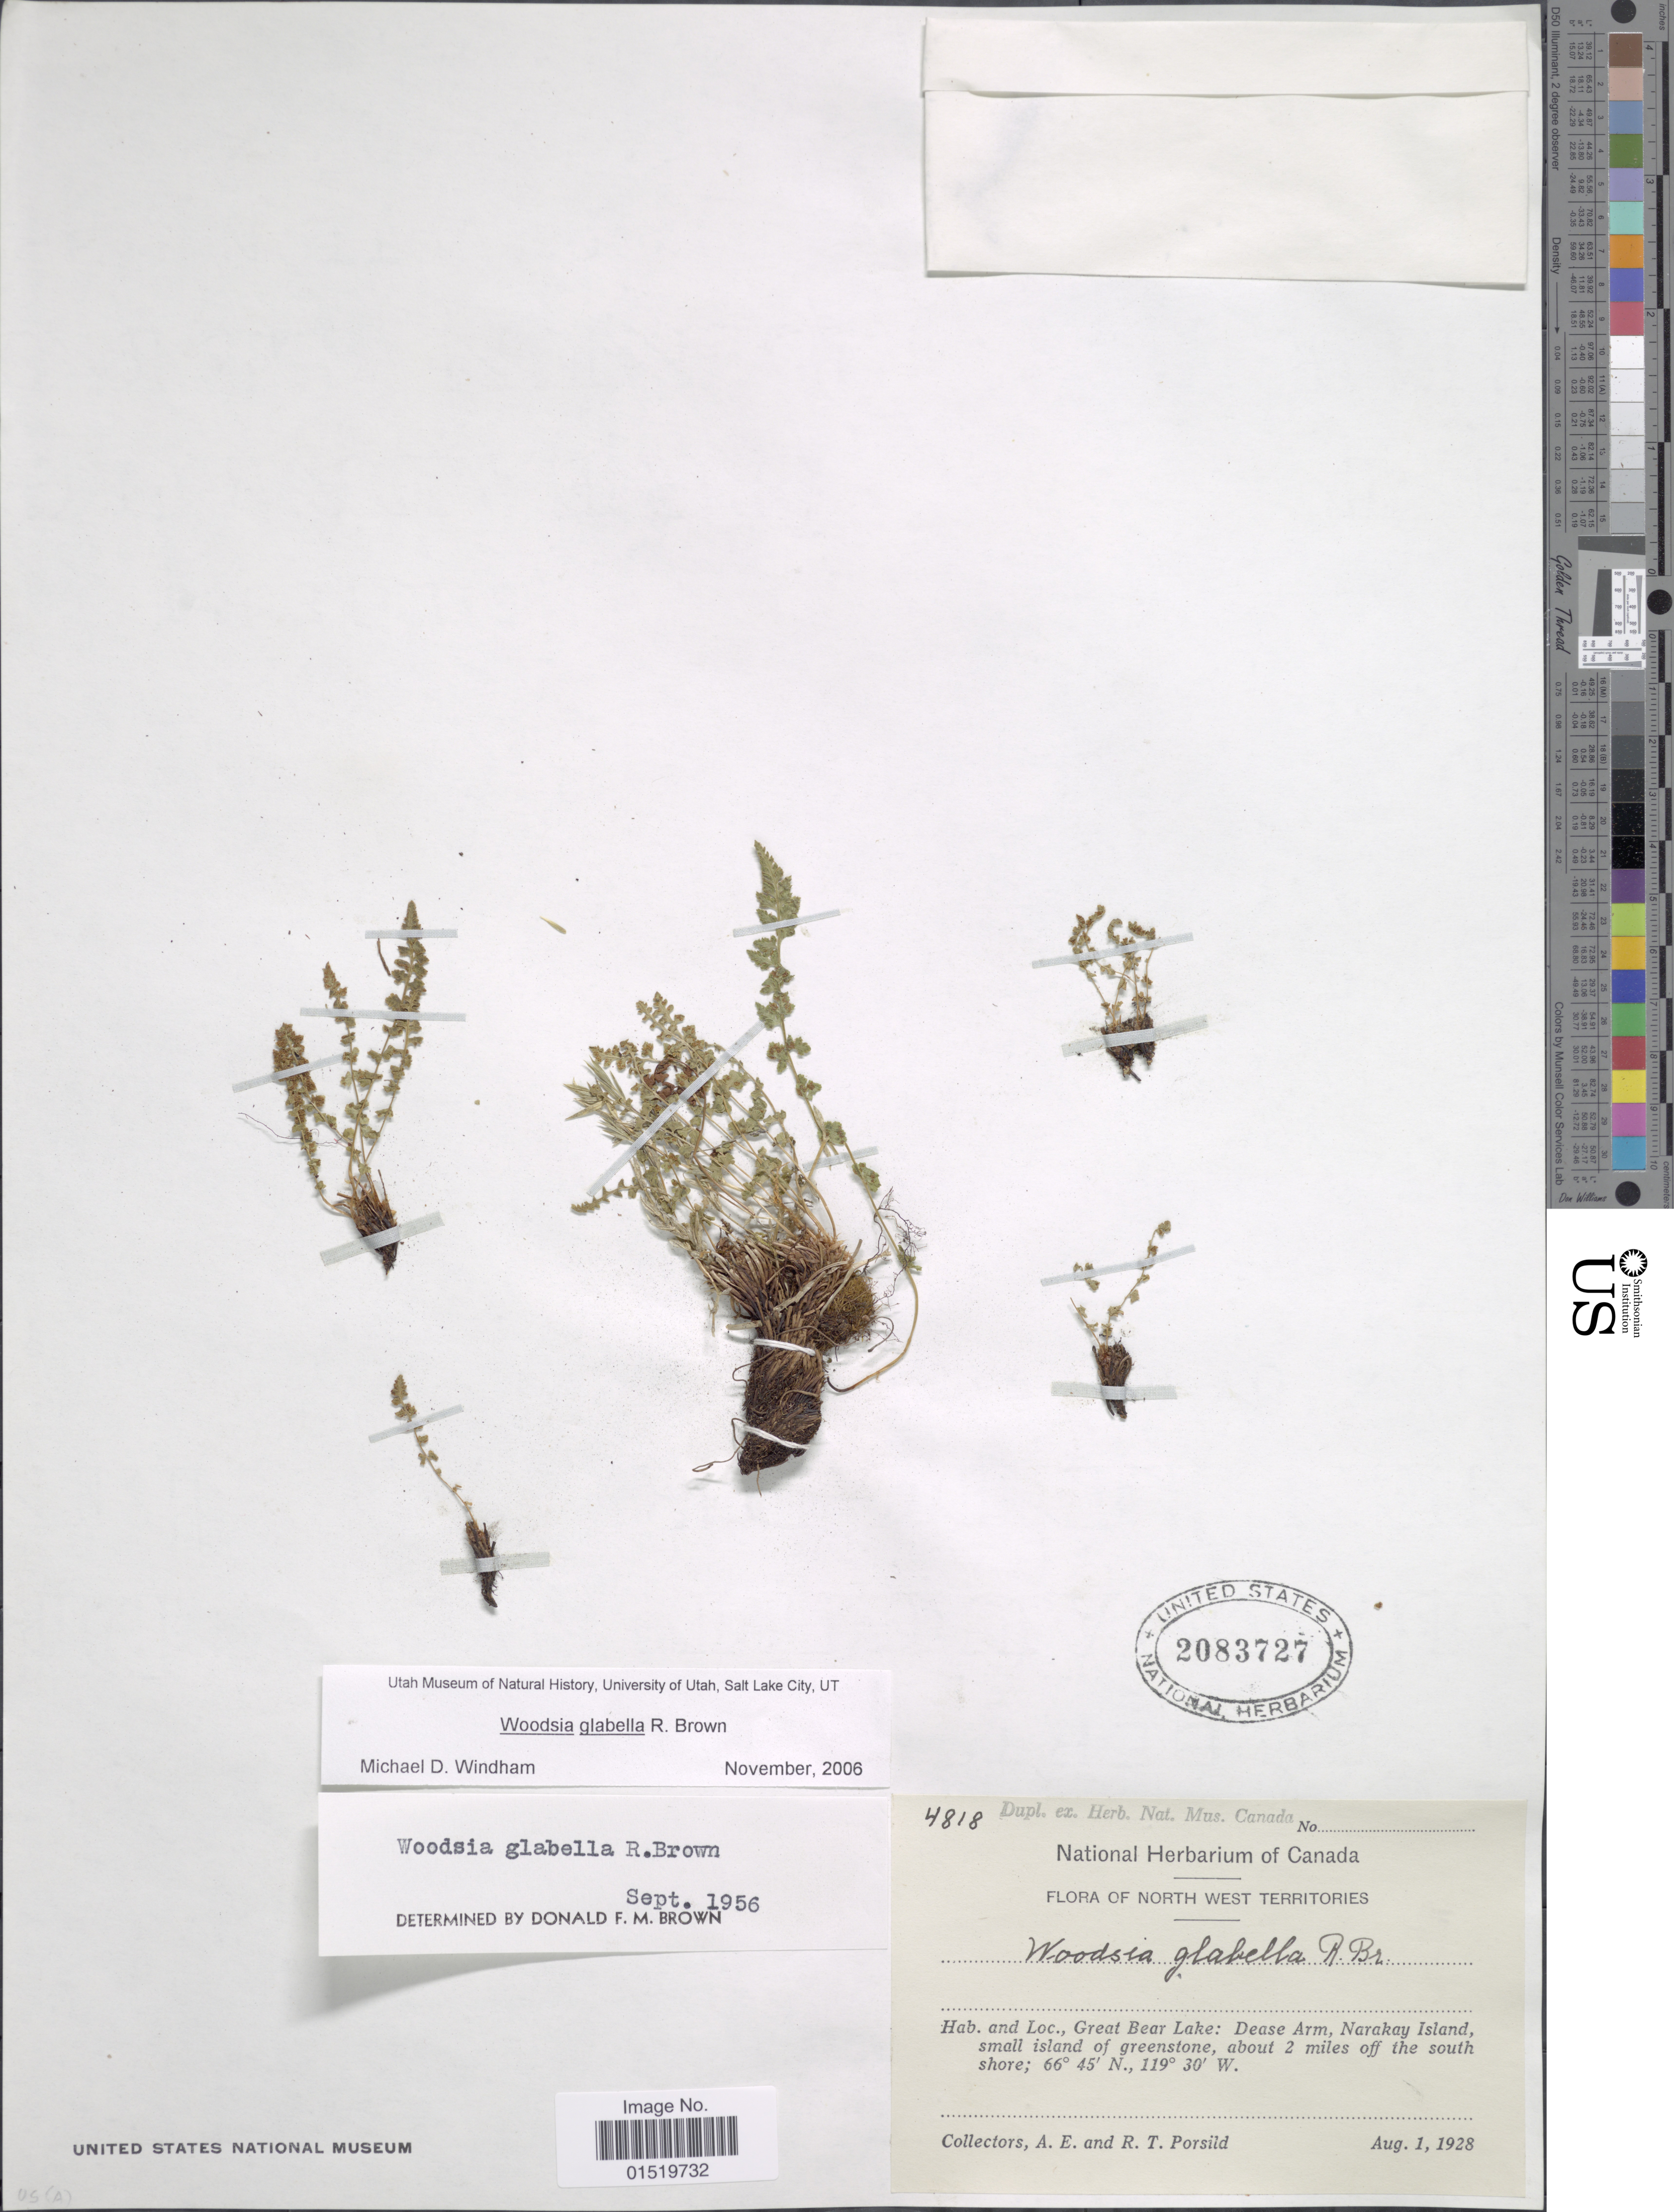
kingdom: Plantae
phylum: Tracheophyta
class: Polypodiopsida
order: Polypodiales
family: Woodsiaceae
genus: Woodsia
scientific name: Woodsia glabella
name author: R. Br.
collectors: A. E. Porsild & R. T. Porsild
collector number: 4818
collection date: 1928-08-01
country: Canada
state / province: Northwest Territories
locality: Great Bear Lake: Dease Arm, Narakay island, small island of greenstone, about 2 miles off the south shore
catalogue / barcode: US 2083727